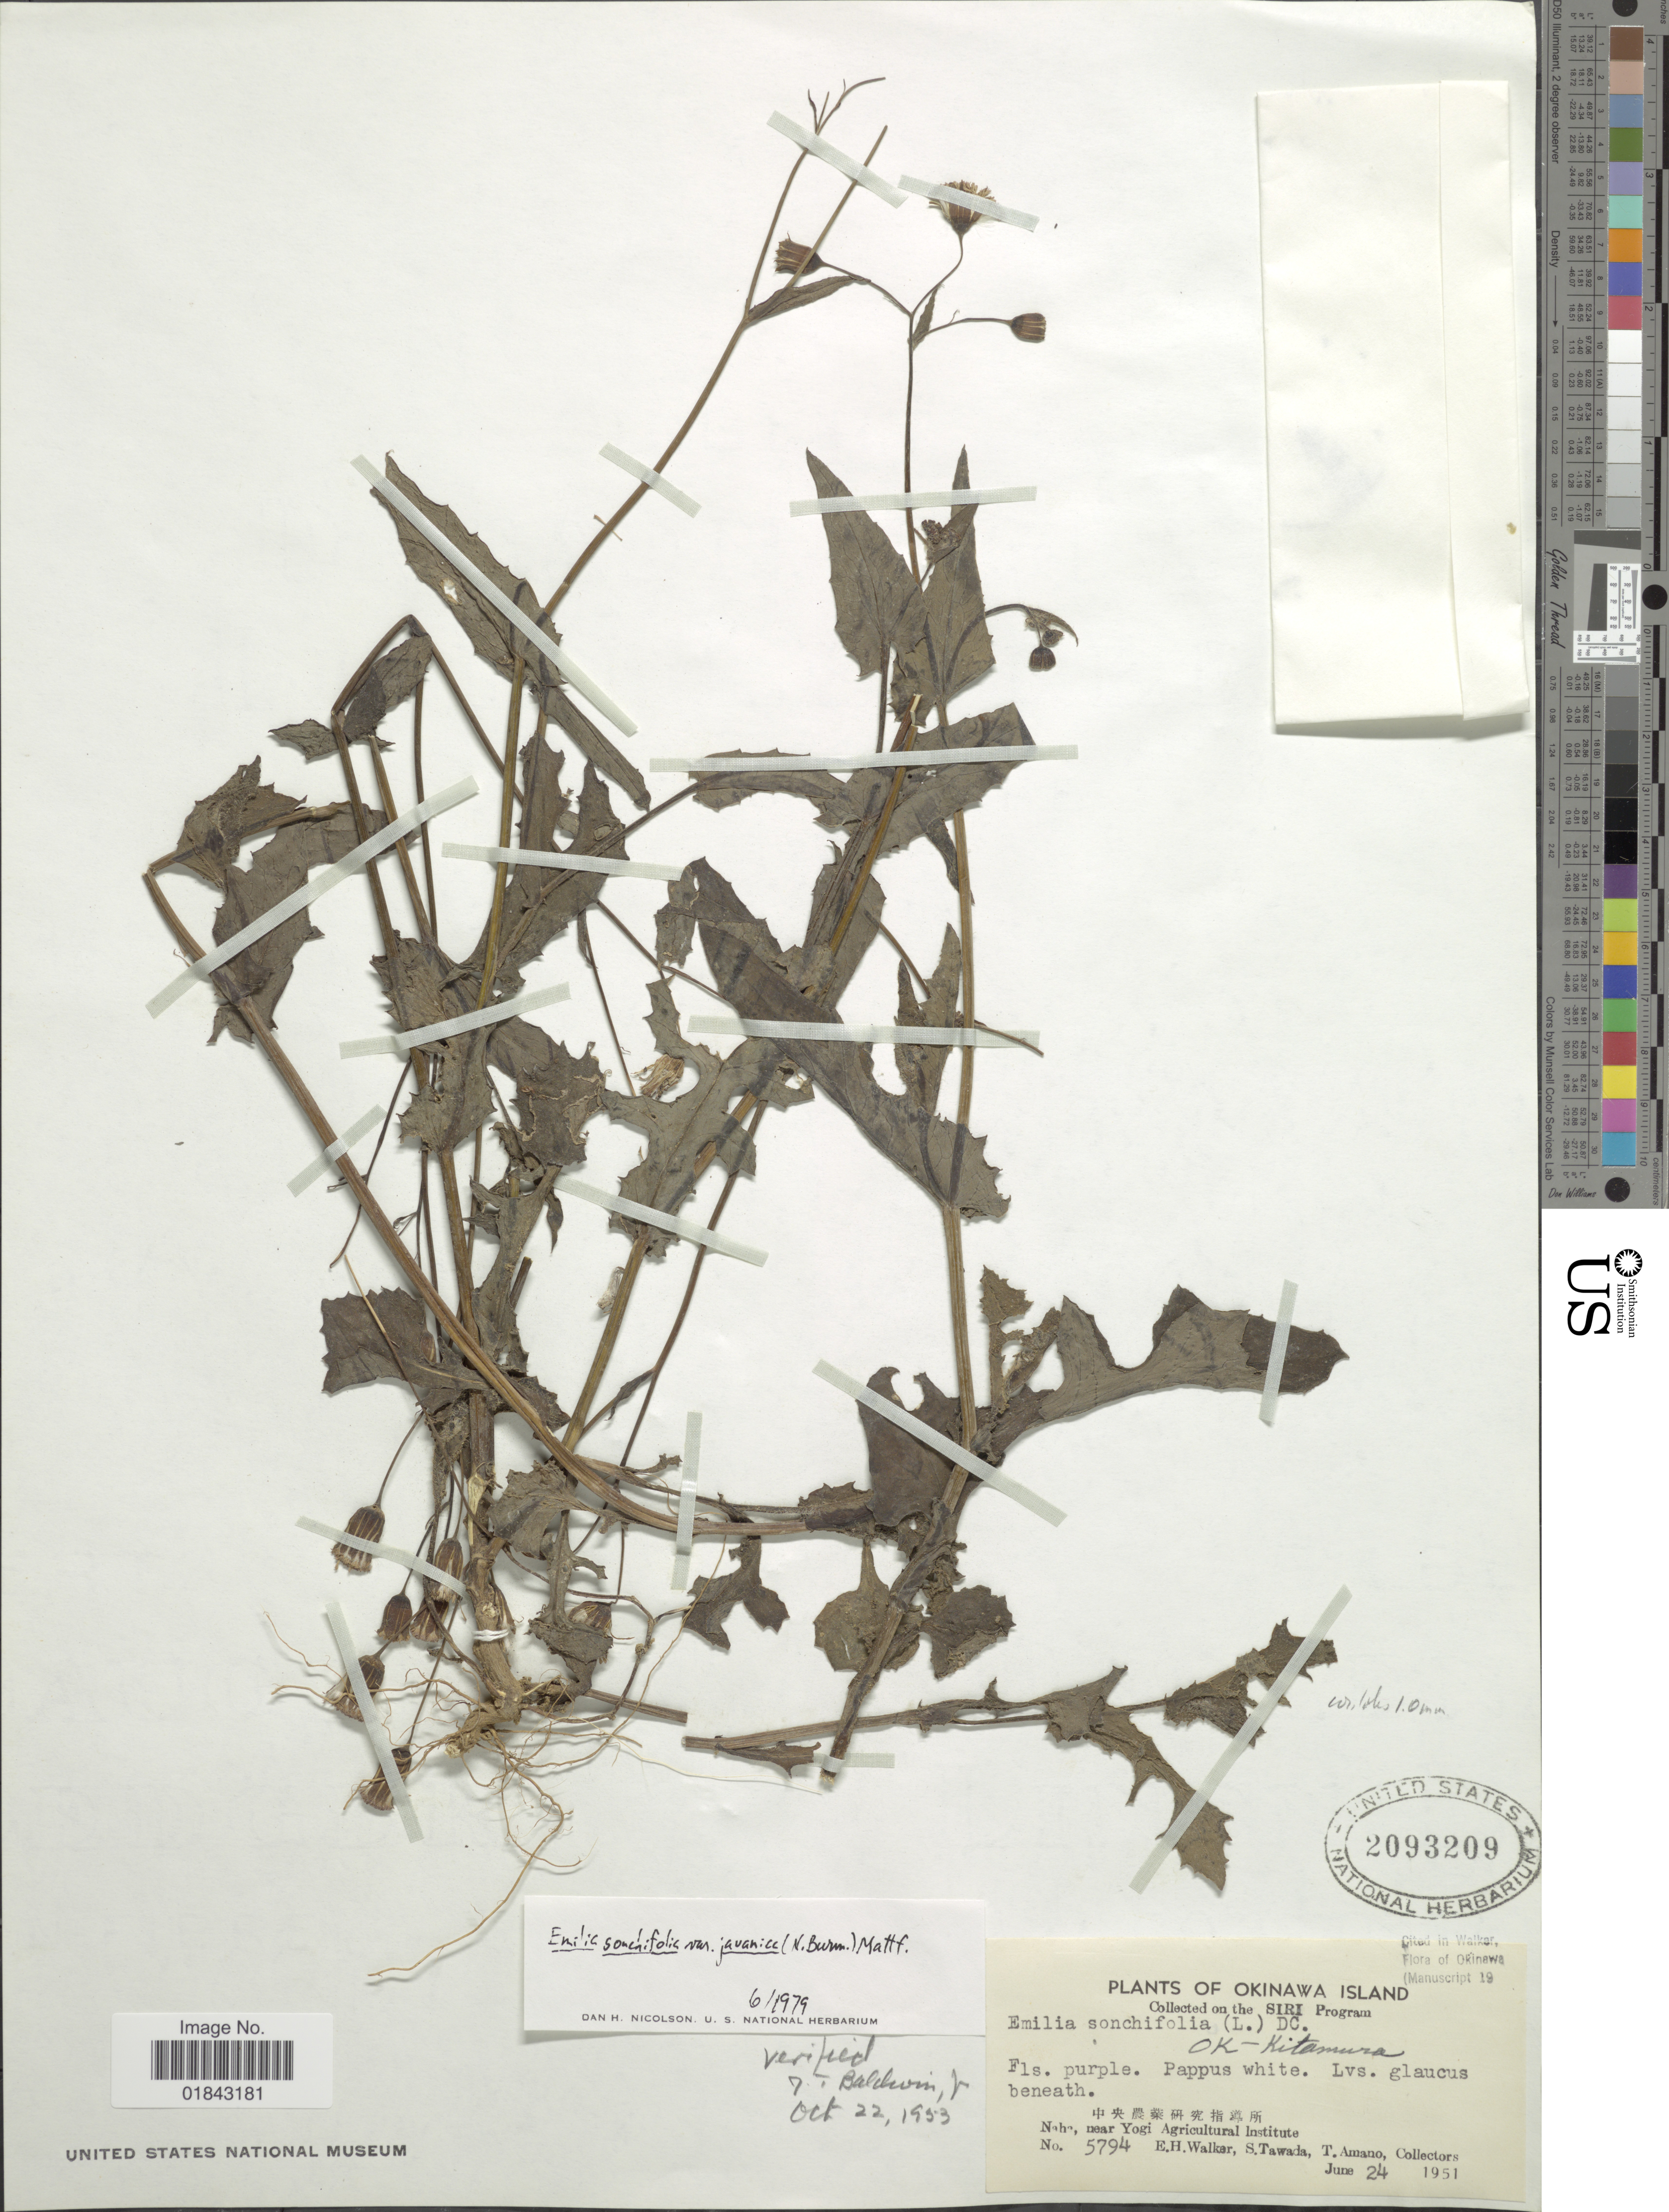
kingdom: Plantae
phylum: Tracheophyta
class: Magnoliopsida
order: Asterales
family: Asteraceae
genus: Emilia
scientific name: Emilia sonchifolia var. javanica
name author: (Burm. f.) Mattf.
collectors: E. H. Walker, S. Tawada & T. Amano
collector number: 5794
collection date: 1951-06-24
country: Japan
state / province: Okinawa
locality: Okinawa Island, Naha, near Yogi Agricultural Institute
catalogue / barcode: US 2093209